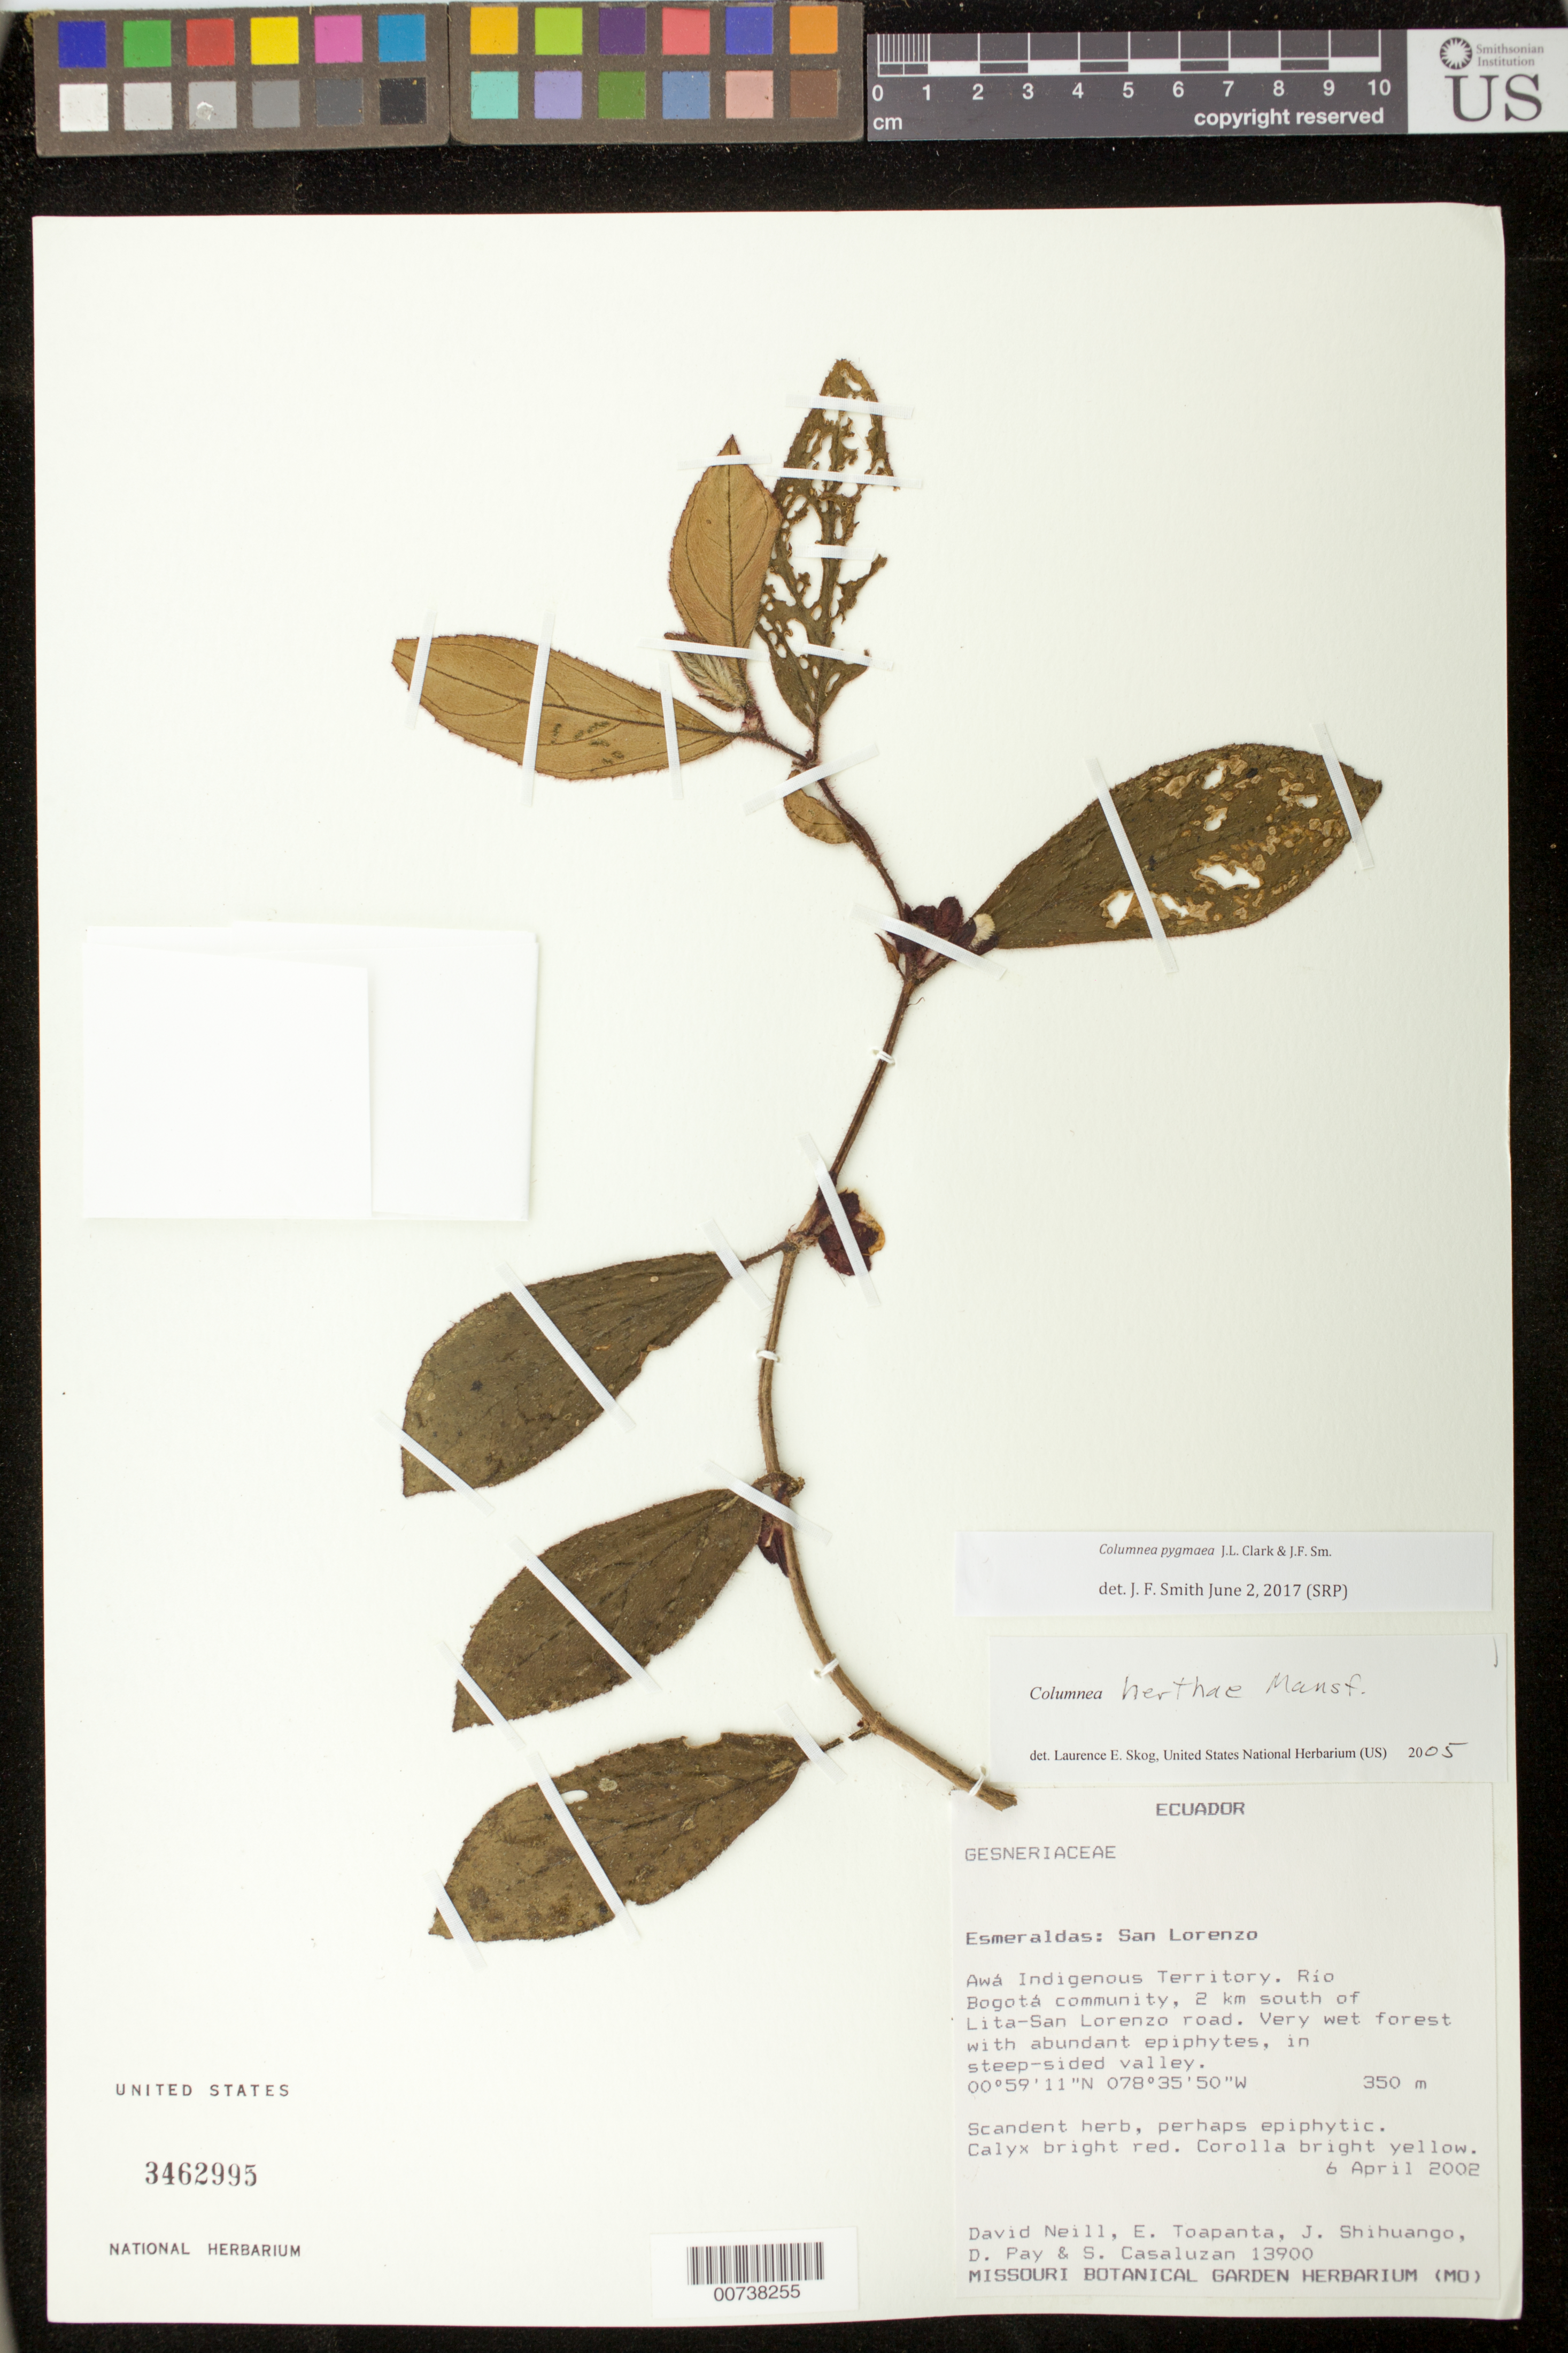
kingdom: Plantae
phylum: Tracheophyta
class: Magnoliopsida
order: Lamiales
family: Gesneriaceae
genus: Columnea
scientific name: Columnea pygmaea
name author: J.L. Clark & J.F. Sm.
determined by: Smith, J. F.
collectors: D. A. Neill, E. Toapanta, J. Shihuango, D. Pay & S. Casaluzan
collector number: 13900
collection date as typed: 06 Apr 2002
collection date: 2002-04-06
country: Ecuador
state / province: Esmeraldas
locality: Esmeraldas: San Lorenzo. Awá Indigenous Territory. Río Bogotá community, 2 km south of Lita-San Lorenzo road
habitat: Very wet forest with abundant epiphytes, in steep-sided valley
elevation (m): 350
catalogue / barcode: US 3462995